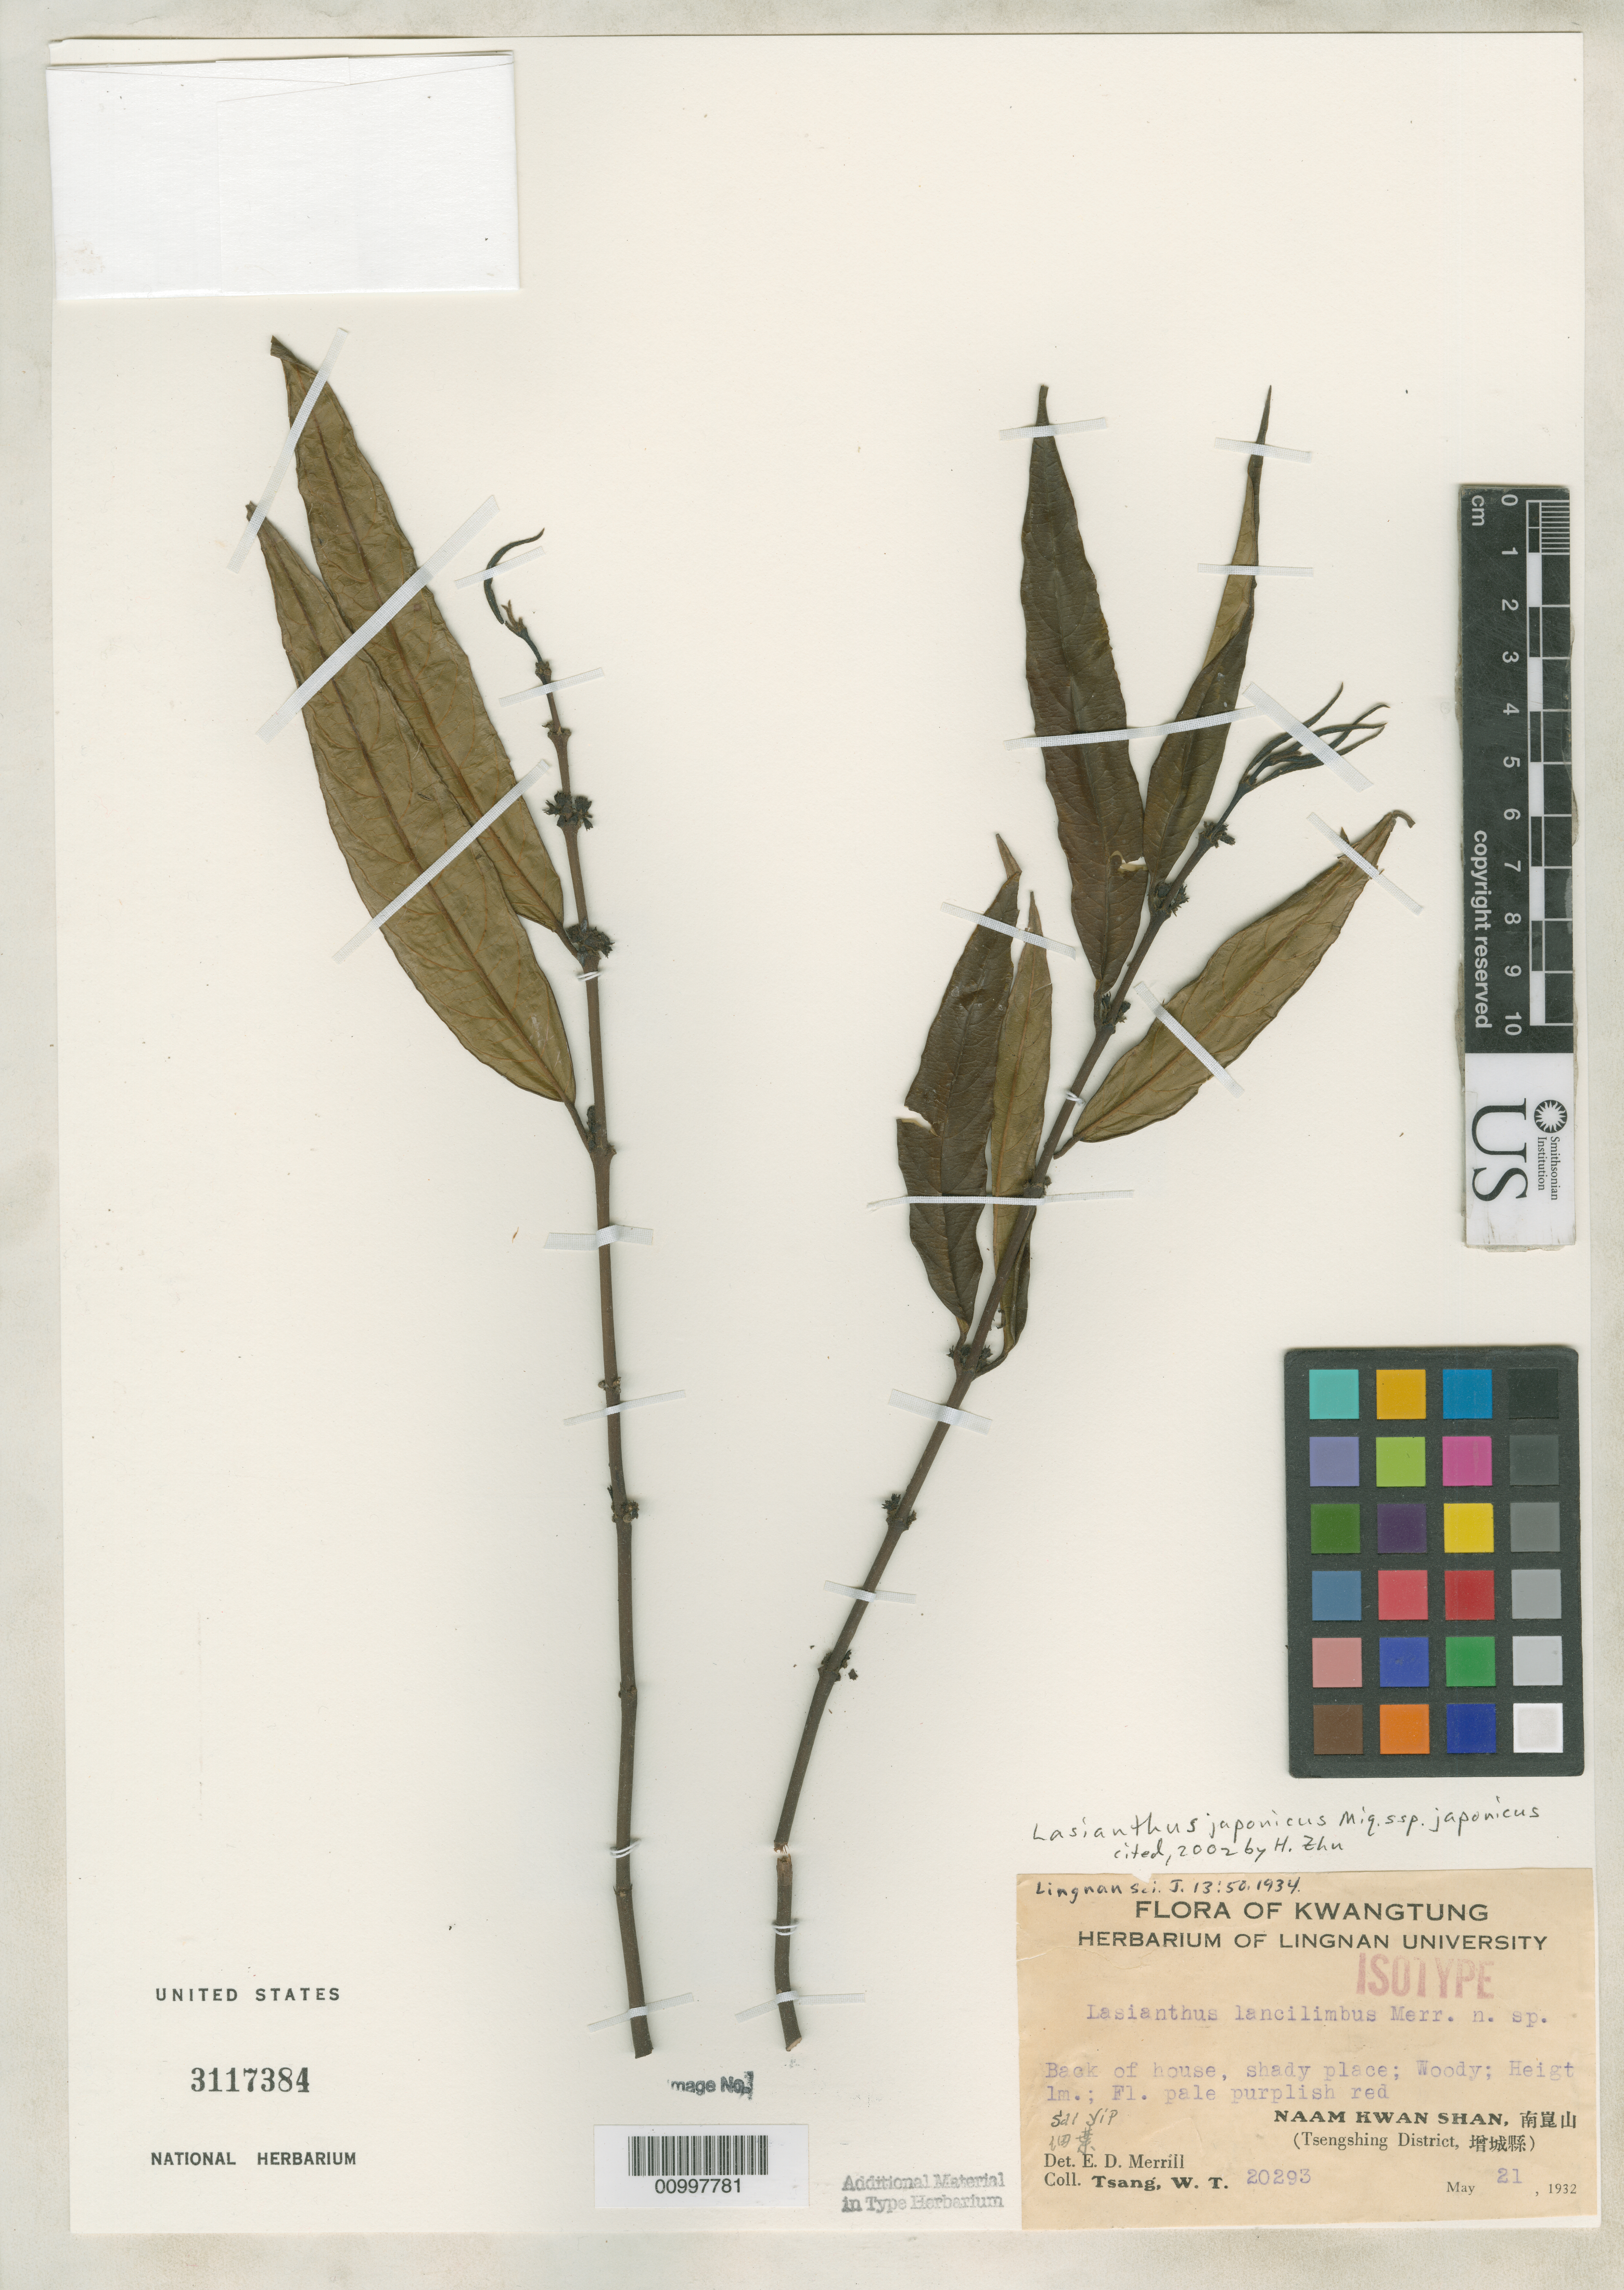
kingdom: Plantae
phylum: Tracheophyta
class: Magnoliopsida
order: Gentianales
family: Rubiaceae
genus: Lasianthus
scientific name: Lasianthus lancilimbus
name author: Merr.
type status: Isotype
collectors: W. T. Tsang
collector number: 20293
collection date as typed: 21 May 1932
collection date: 1932-05-21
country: China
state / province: Guangdong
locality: Naam Kwan Shan, Tsengshing district.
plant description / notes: Currently accepted name as cited by H. Zhu (2002).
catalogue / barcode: US 3117384